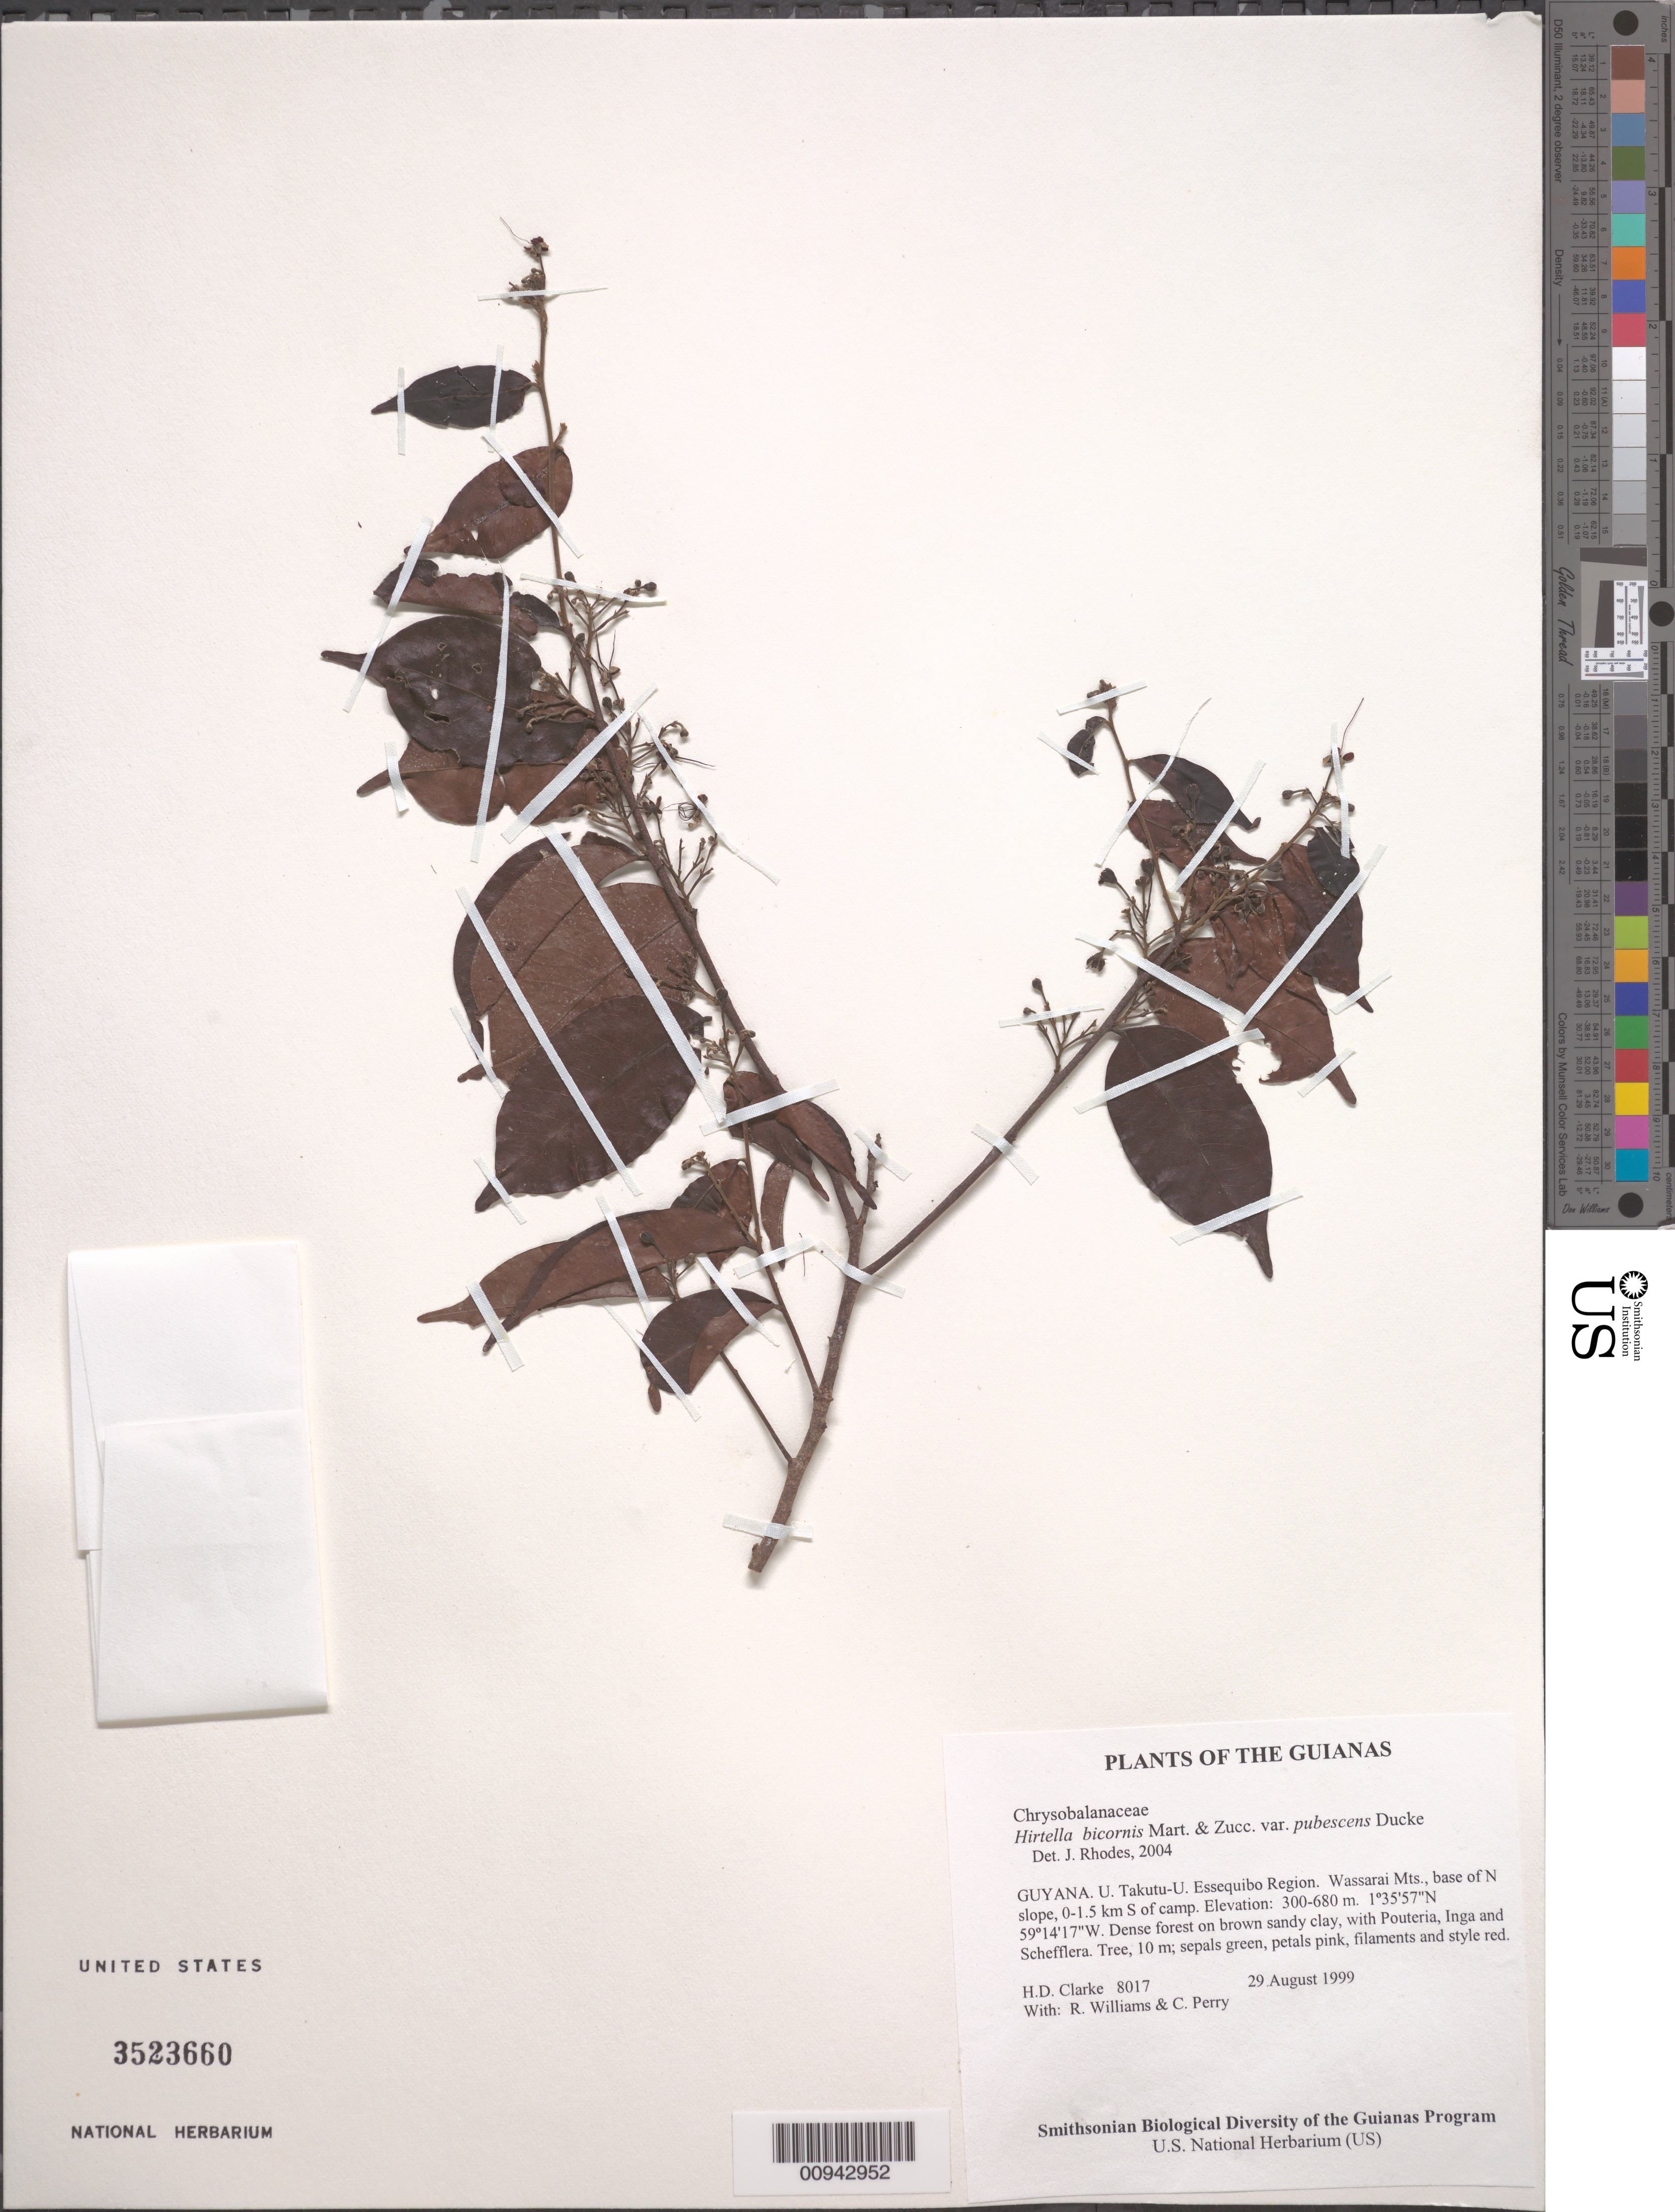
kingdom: Plantae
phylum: Tracheophyta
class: Magnoliopsida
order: Malpighiales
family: Chrysobalanaceae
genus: Hirtella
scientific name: Hirtella bicornis var. pubescens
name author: Ducke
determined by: Rhodes, J.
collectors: H. D. Clarke, R. Williams & C. Perry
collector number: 8017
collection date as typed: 29 August 1999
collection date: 1999-08-29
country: Guyana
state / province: U. Takutu-U. Essequibo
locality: Wassarai Mts., base of N slope, 0-1.5 km S of camp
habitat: Dense forest on brown sandy clay, with Pouteria, Inga and Schefflera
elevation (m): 300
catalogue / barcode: US 3523660